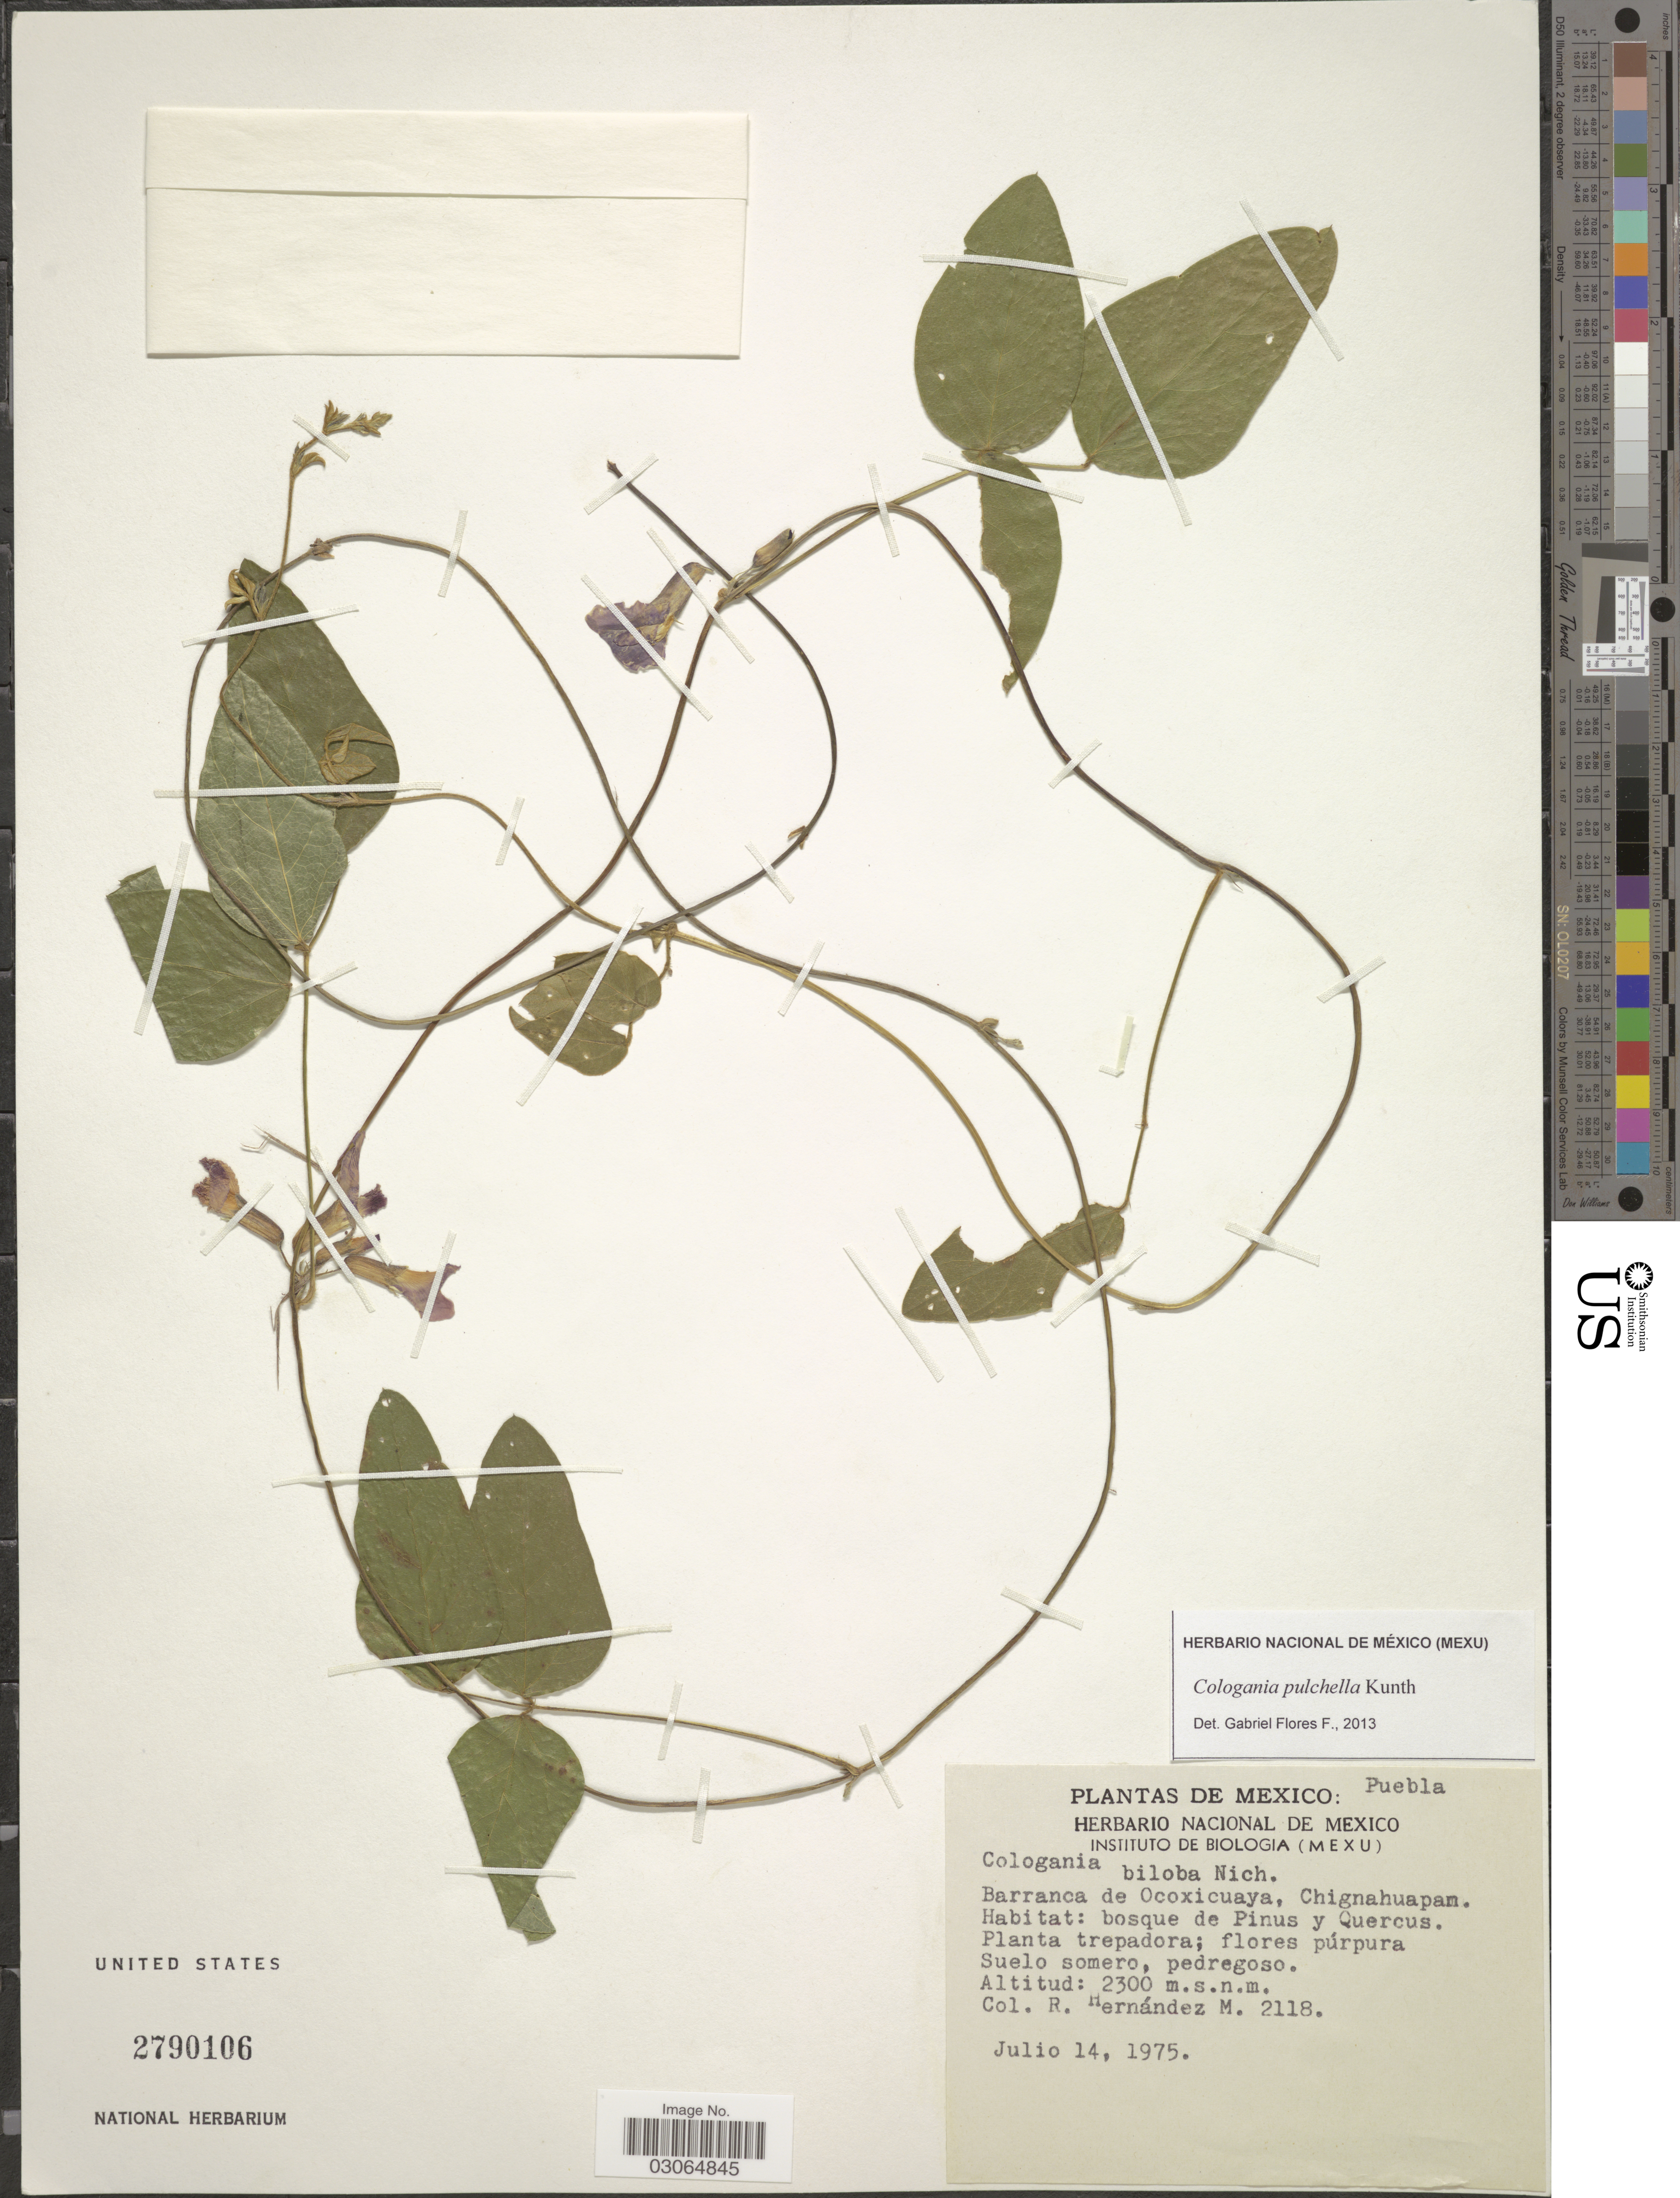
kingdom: Plantae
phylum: Tracheophyta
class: Magnoliopsida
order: Fabales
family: Fabaceae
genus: Cologania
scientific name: Cologania broussonetii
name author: (Balb.) DC.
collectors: R. Hernández M.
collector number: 2118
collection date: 1975-07-14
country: Mexico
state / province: Puebla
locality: Barranca de Ocoxicuaya, Chignahuapan.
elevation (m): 2300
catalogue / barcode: US 2790106